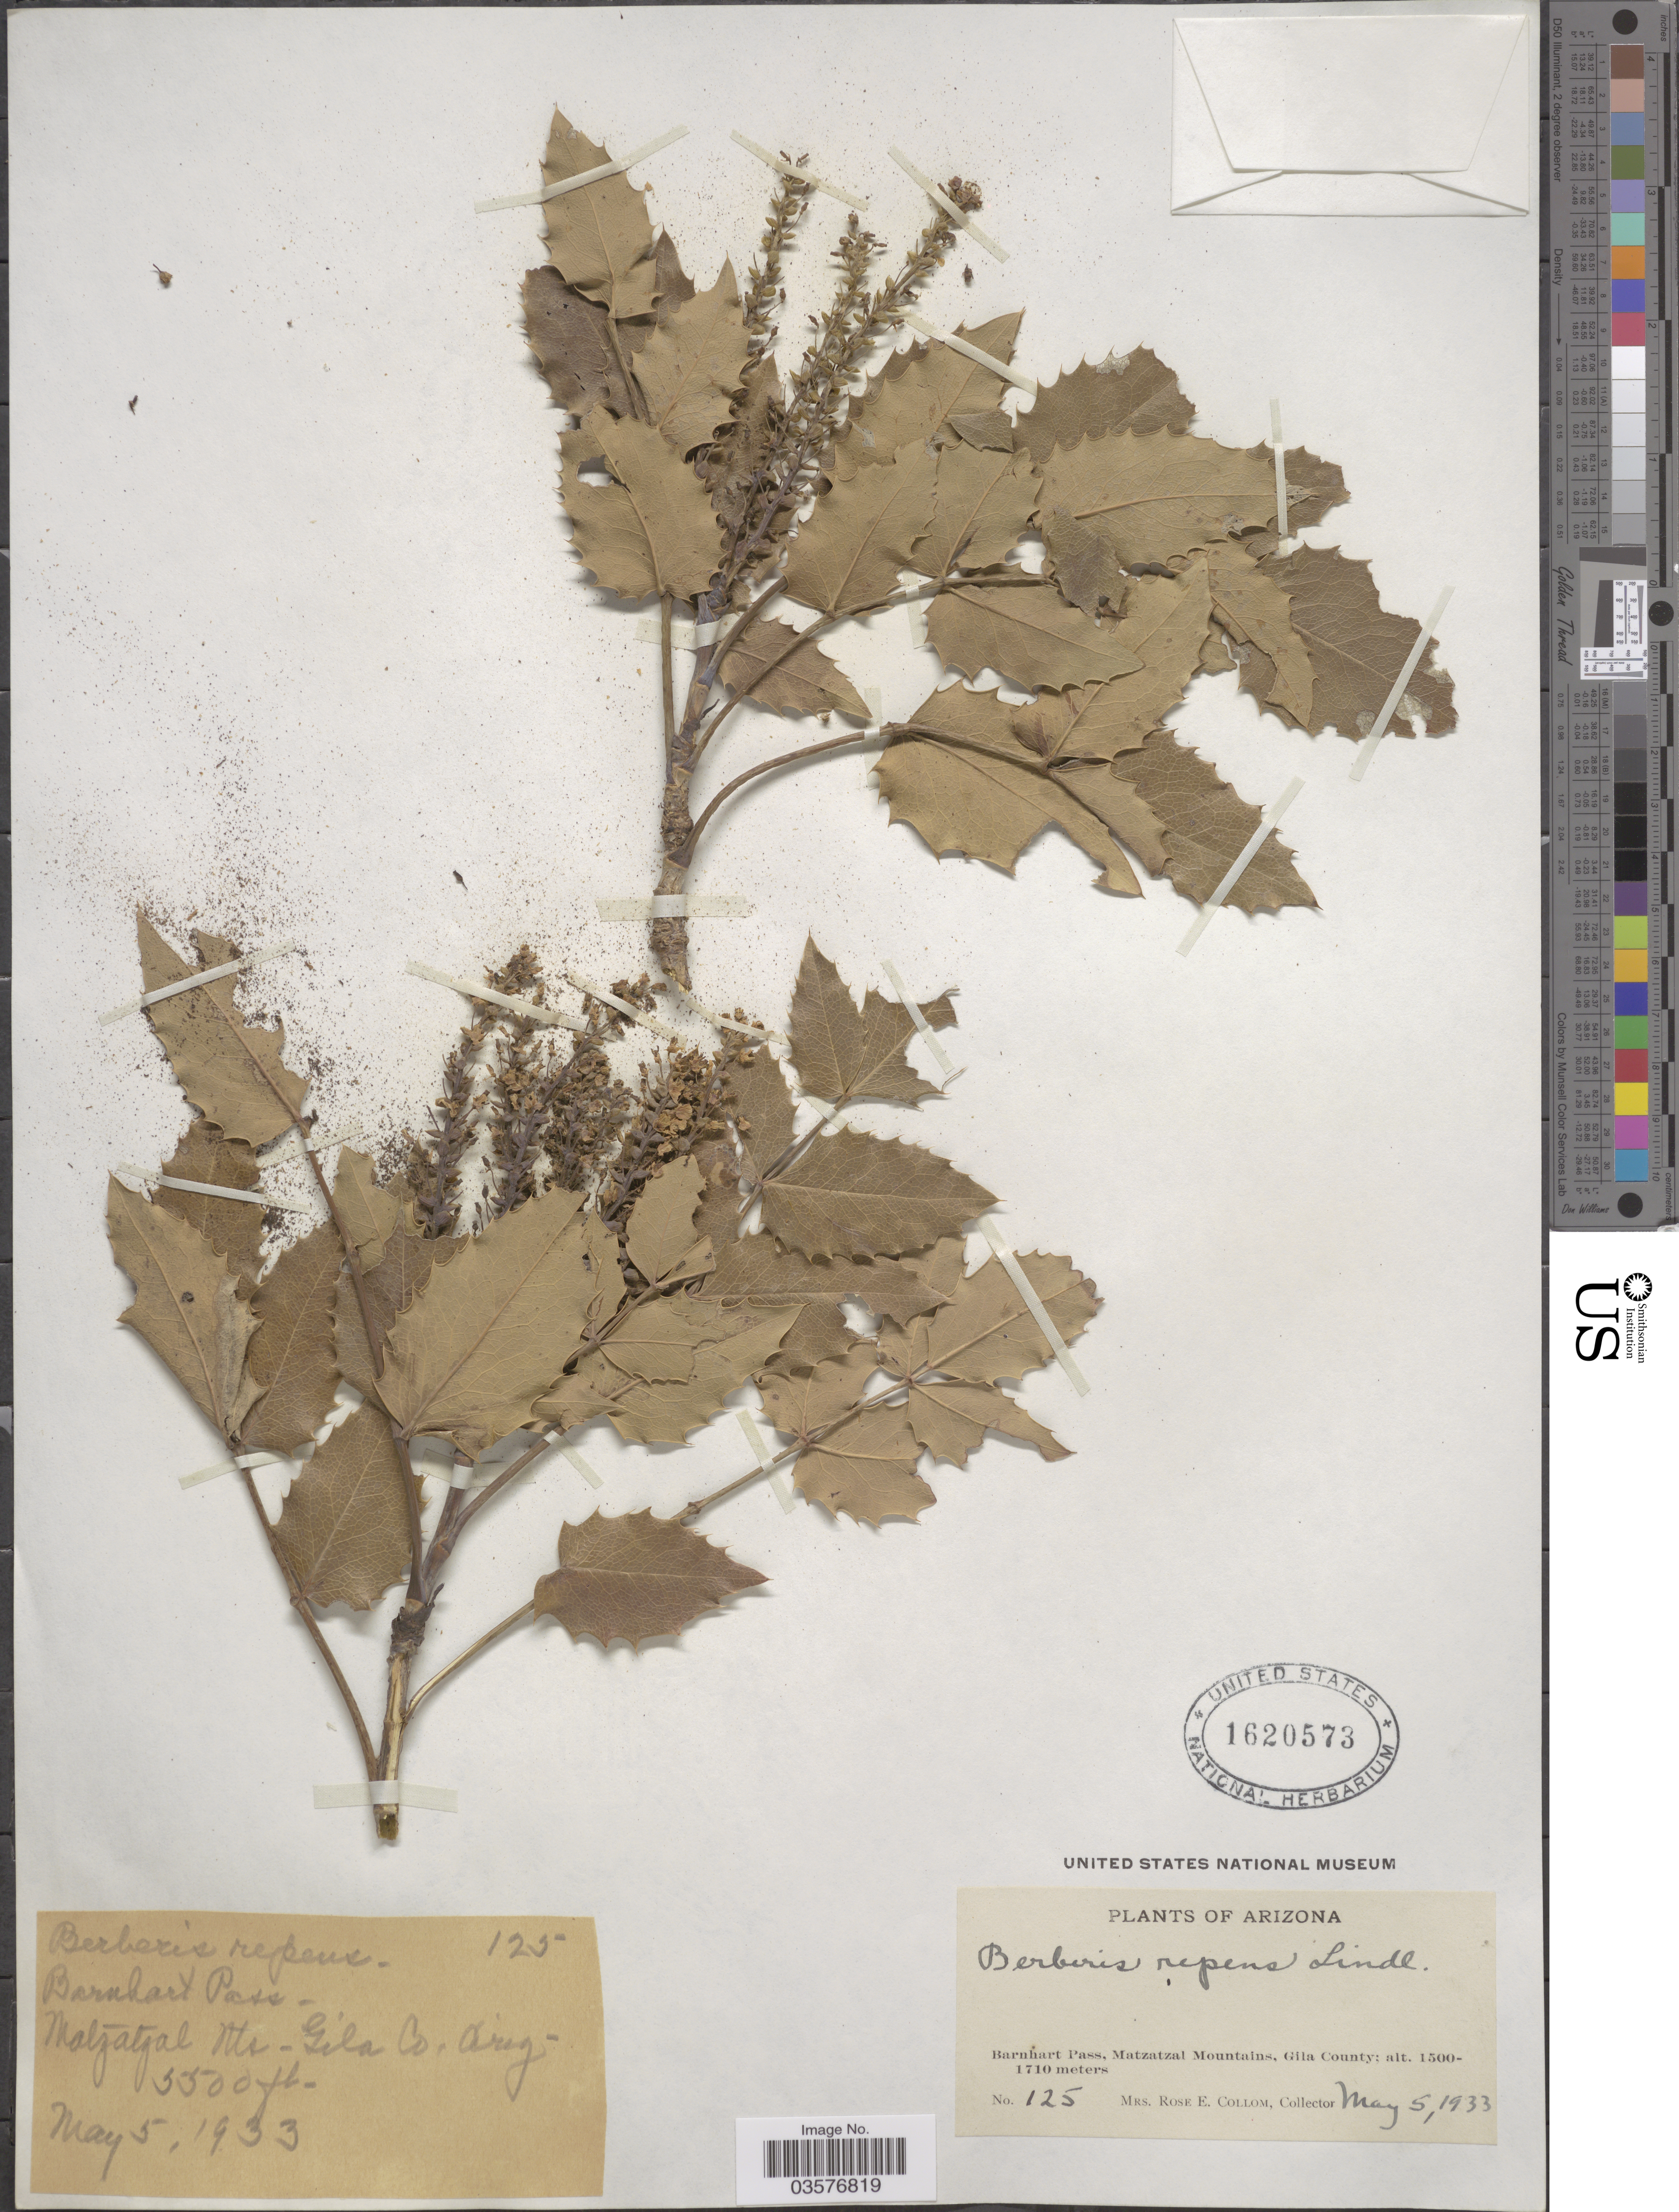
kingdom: Plantae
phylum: Tracheophyta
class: Magnoliopsida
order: Ranunculales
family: Berberidaceae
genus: Mahonia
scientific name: Mahonia repens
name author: (Lindl.) G. Don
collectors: R. E. Collom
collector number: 125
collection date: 1933-05-05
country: United States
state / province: Arizona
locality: Barnhart Pass, Matzatzal Mountains, Gila County.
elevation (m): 1676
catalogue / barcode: US 1620573